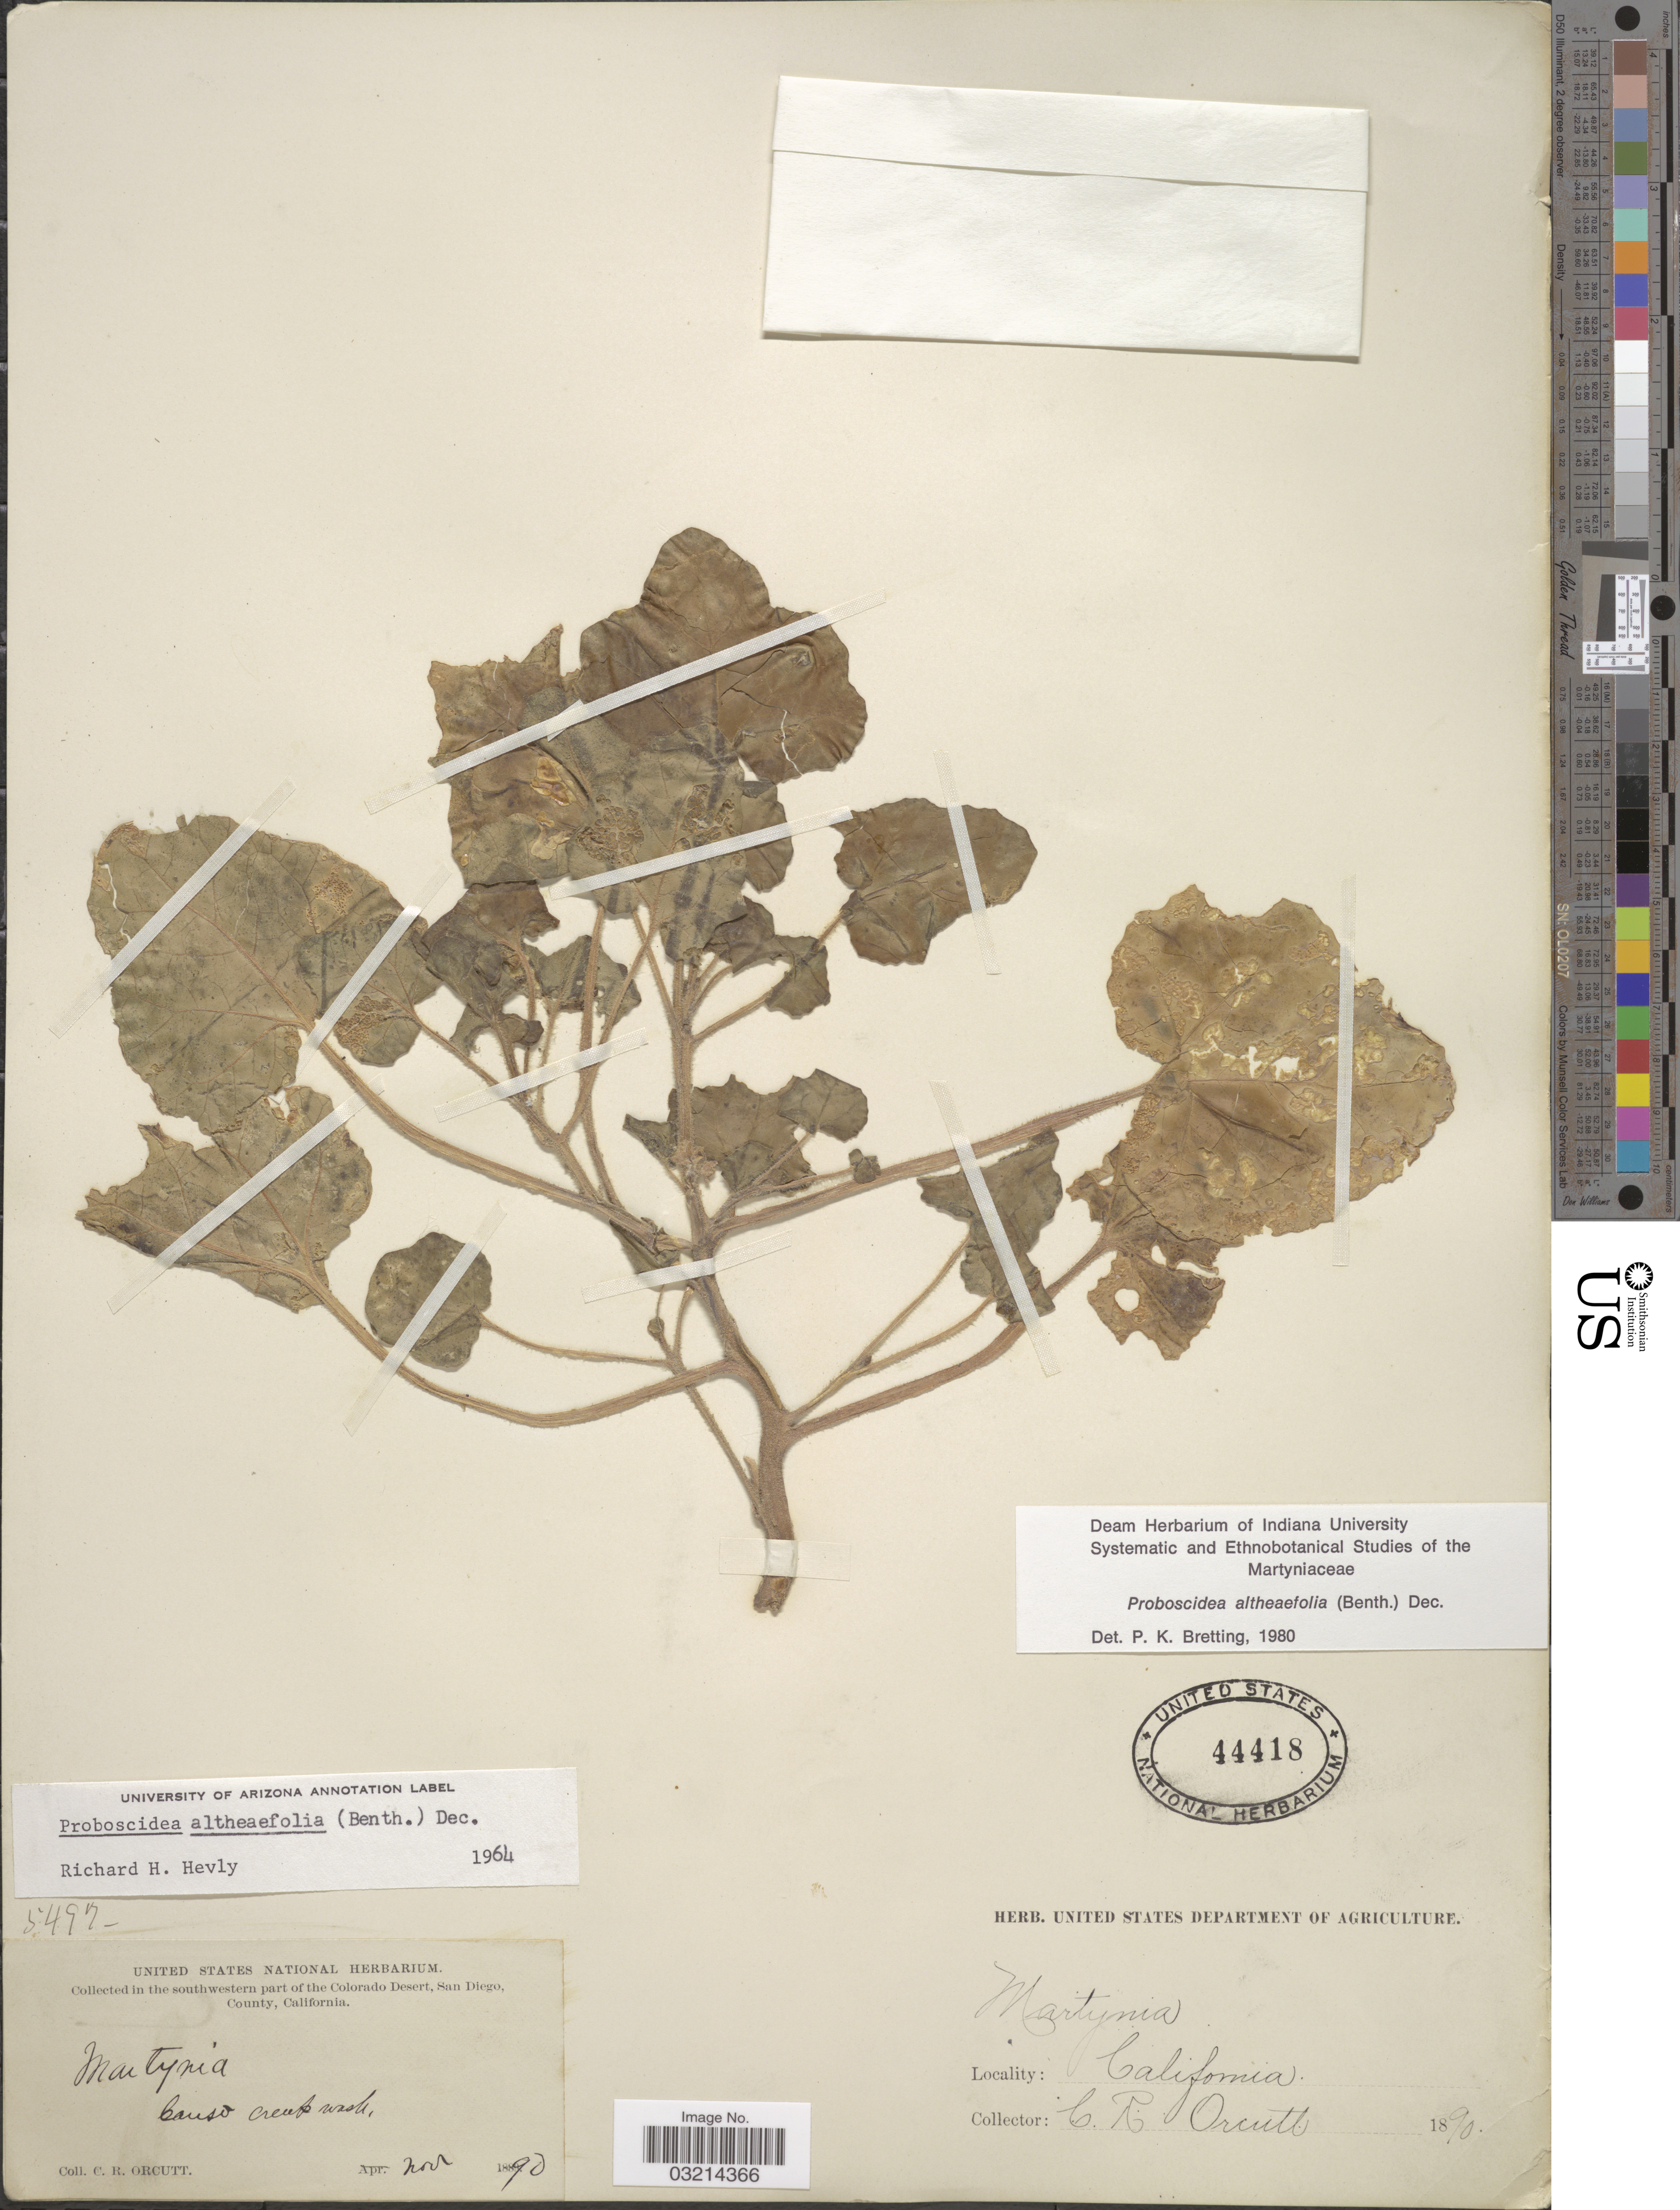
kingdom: Plantae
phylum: Tracheophyta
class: Magnoliopsida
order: Lamiales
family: Martyniaceae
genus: Proboscidea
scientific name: Proboscidea althaeifolia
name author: (Benth.) Decne.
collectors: C. R. Orcutt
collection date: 1890-11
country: United States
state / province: California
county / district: San Diego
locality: In the southwestern part of the Colorado Desert, San Diego County, Canso creek wash.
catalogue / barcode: US 44418